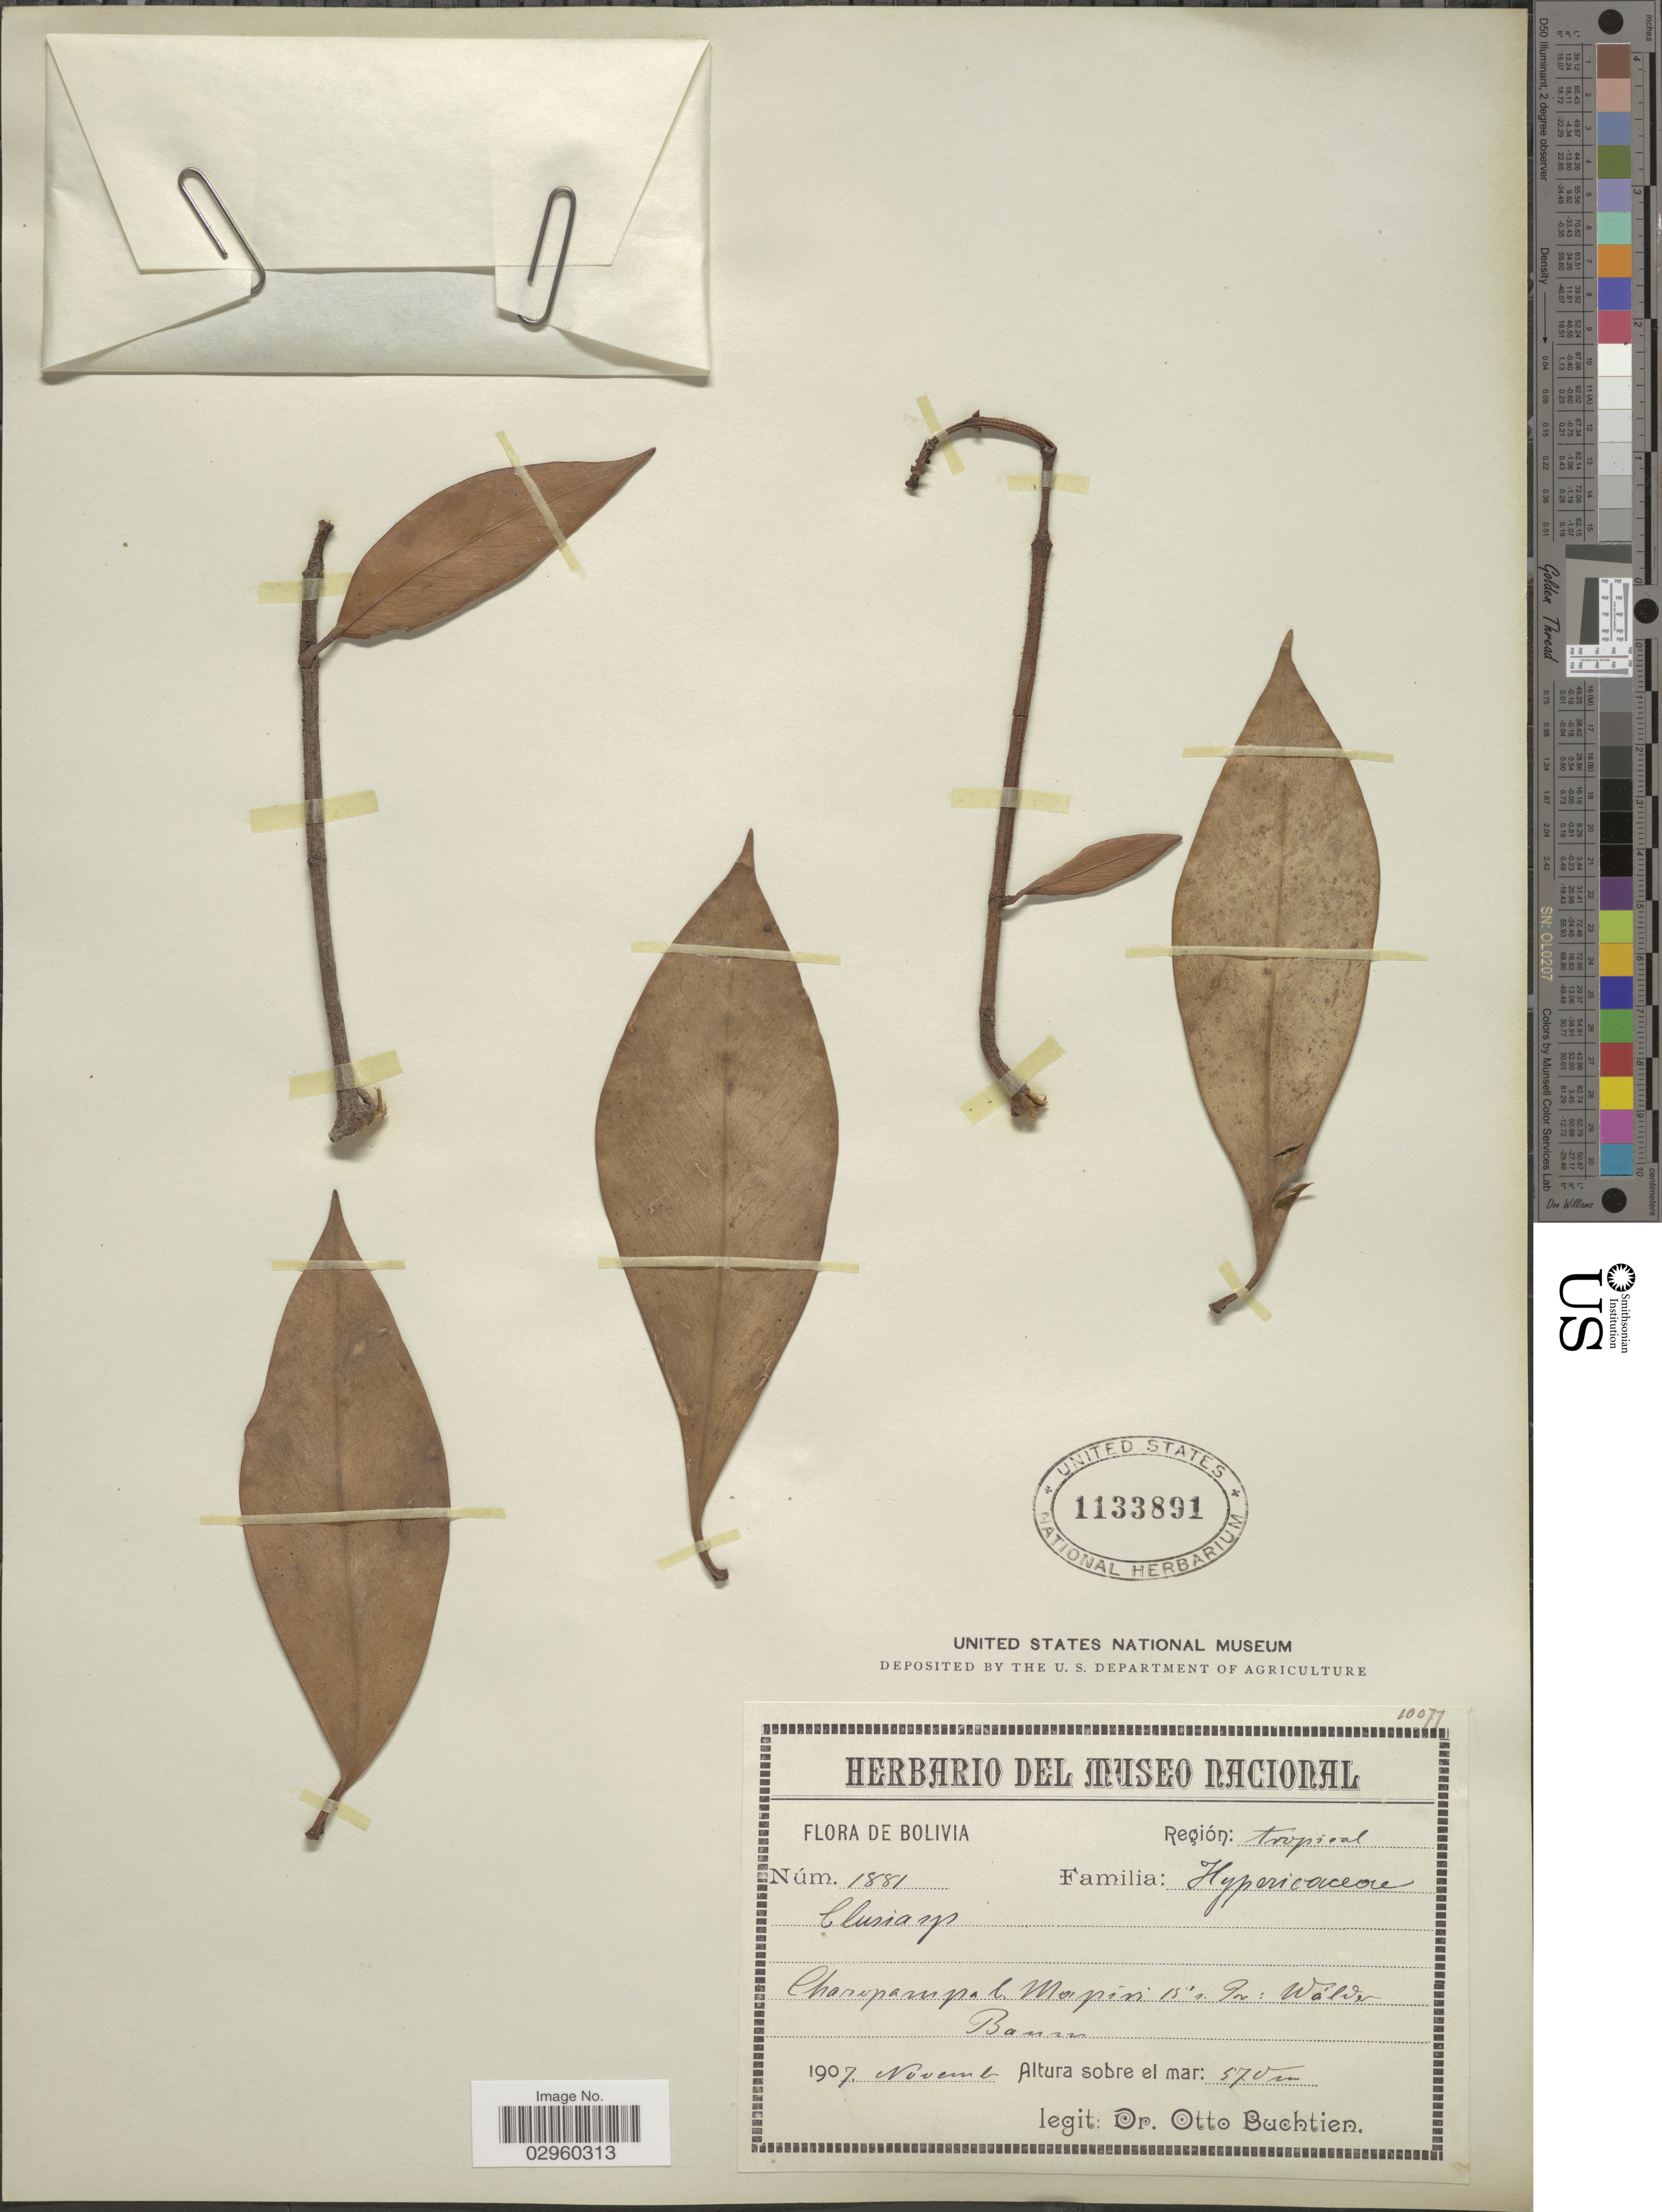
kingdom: Plantae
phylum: Tracheophyta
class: Magnoliopsida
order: Malpighiales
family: Clusiaceae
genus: Clusia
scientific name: Clusia sp.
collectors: O. Buchtien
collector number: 1881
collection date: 1907-11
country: Bolivia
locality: Región tropical, Charopampa l. Mapiri 15° s. Br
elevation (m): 570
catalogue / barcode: US 1133891